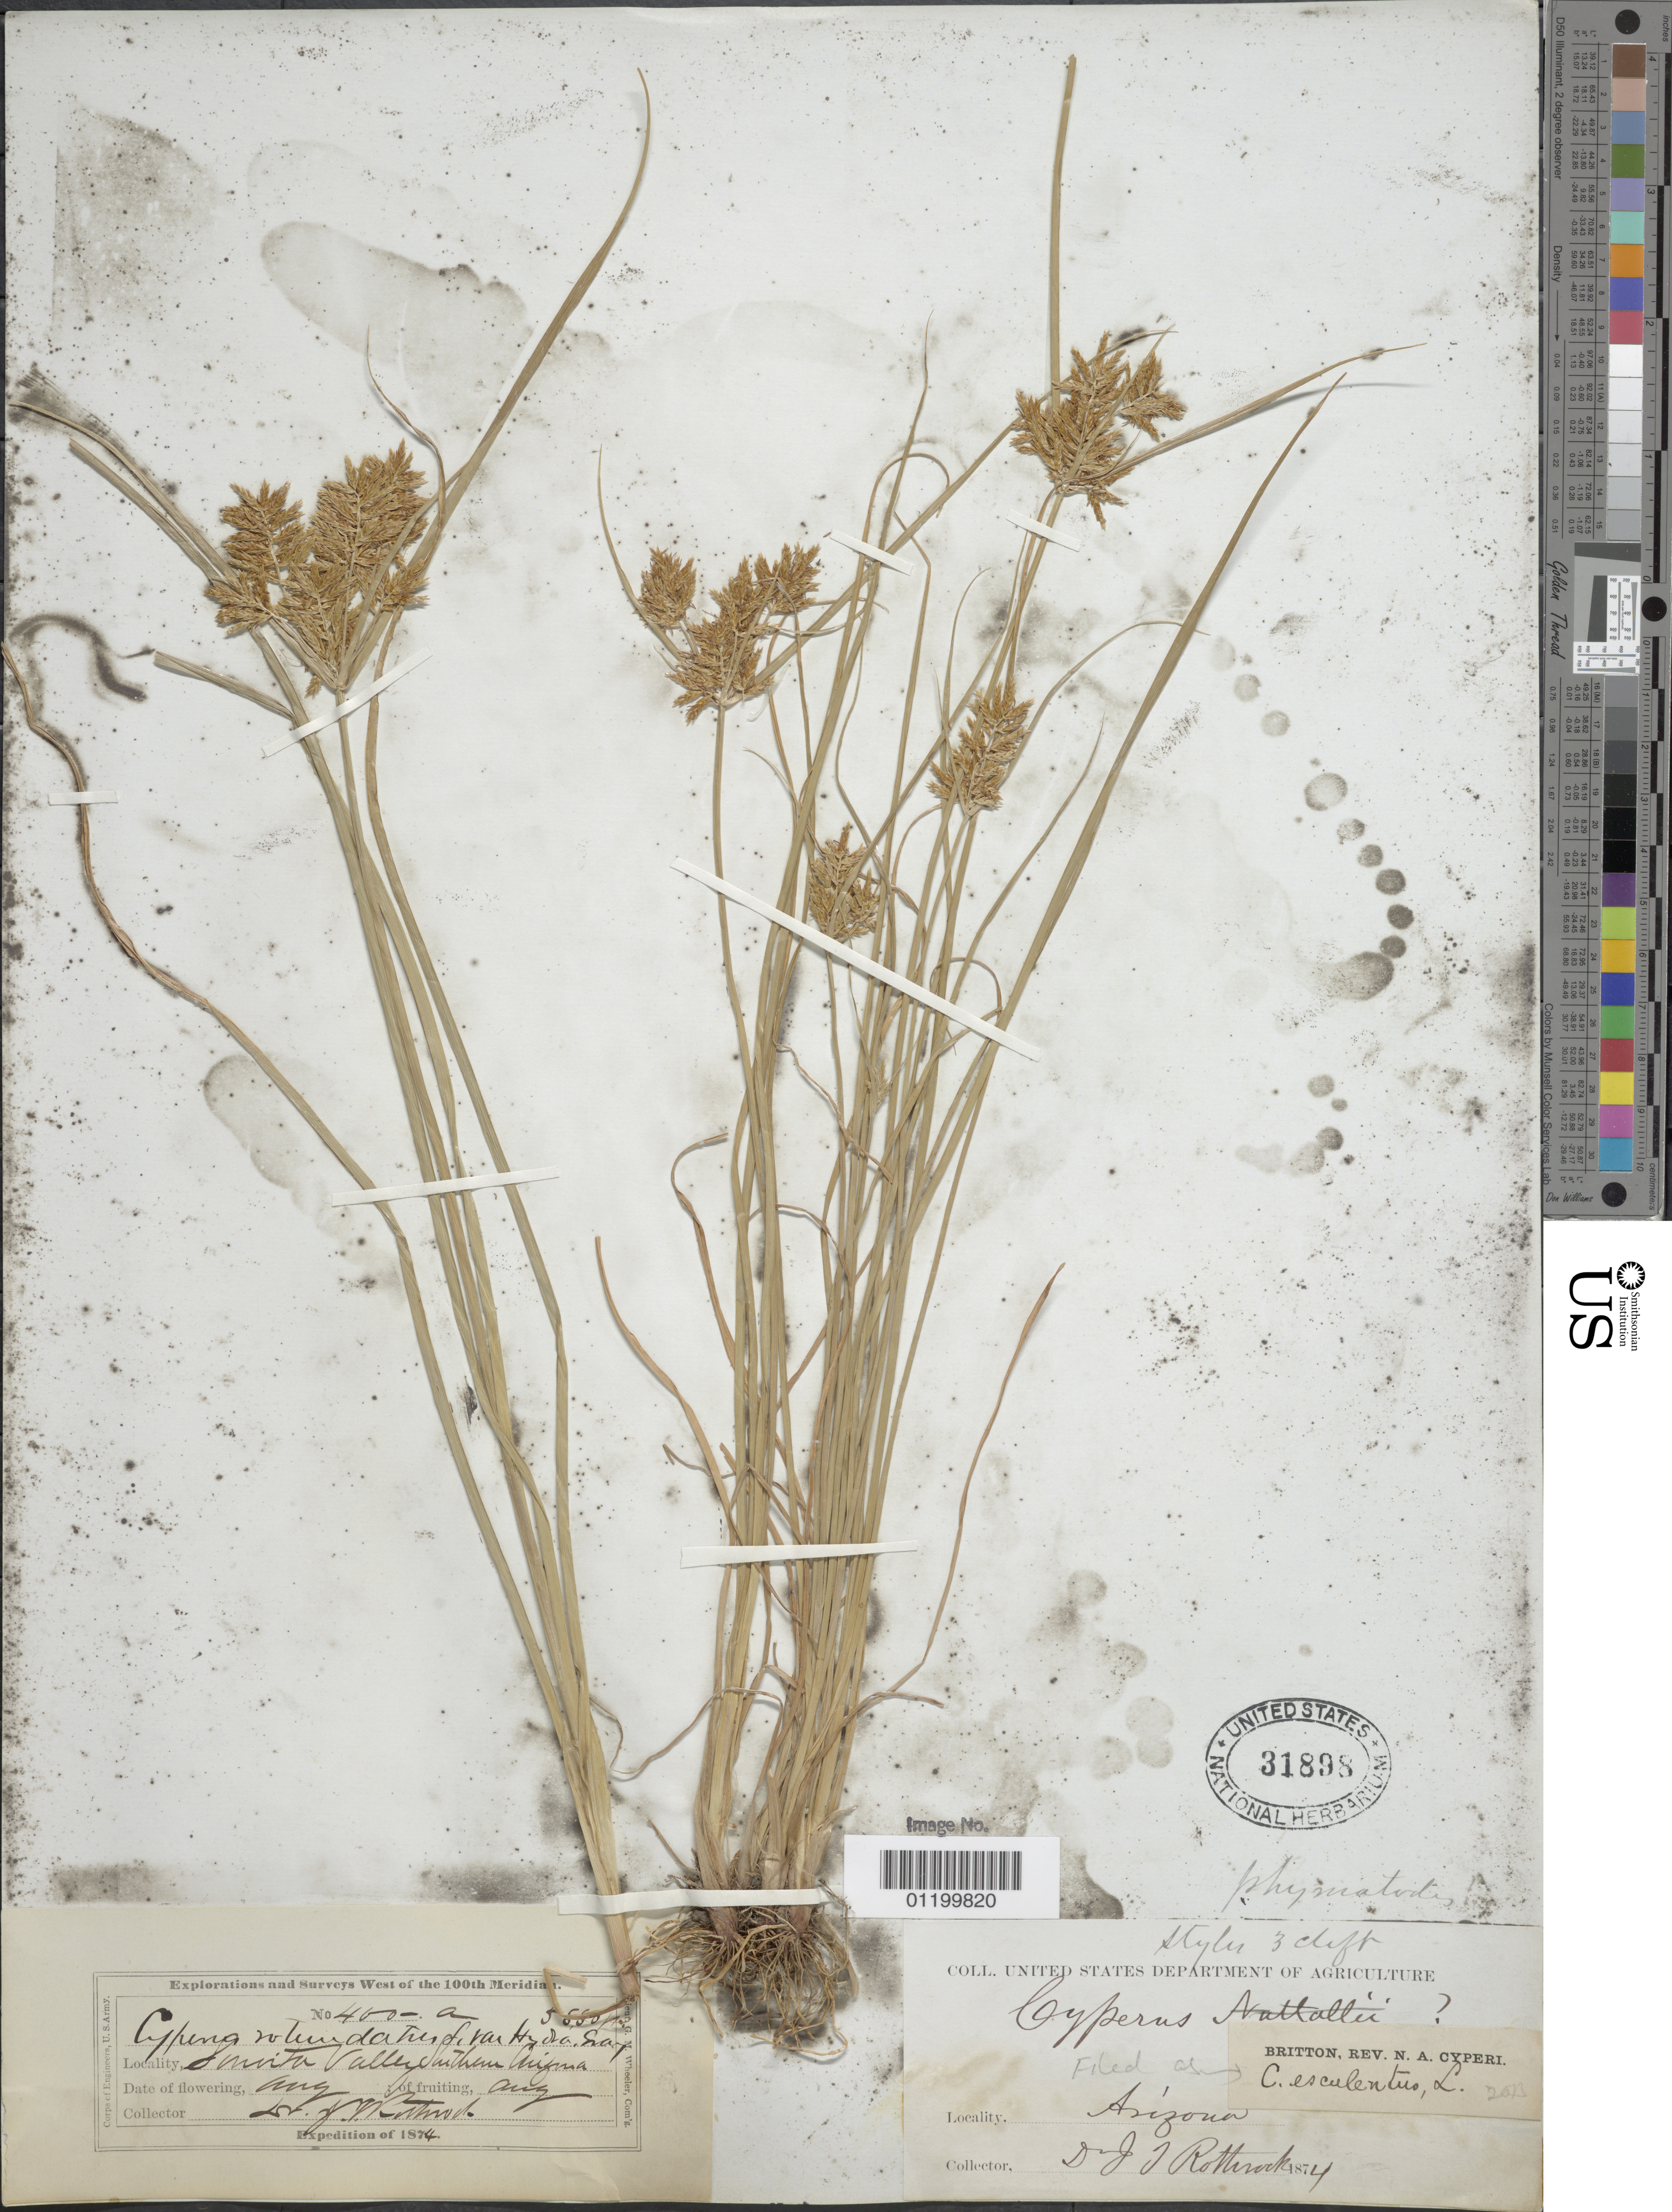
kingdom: Plantae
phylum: Tracheophyta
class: Liliopsida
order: Poales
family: Cyperaceae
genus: Cyperus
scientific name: Cyperus esculentus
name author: L.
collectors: J. T. Rothrock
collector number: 400-a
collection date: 1874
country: United States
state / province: Arizona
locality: Sonoita Valley, S. Arizona.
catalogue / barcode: US 31898